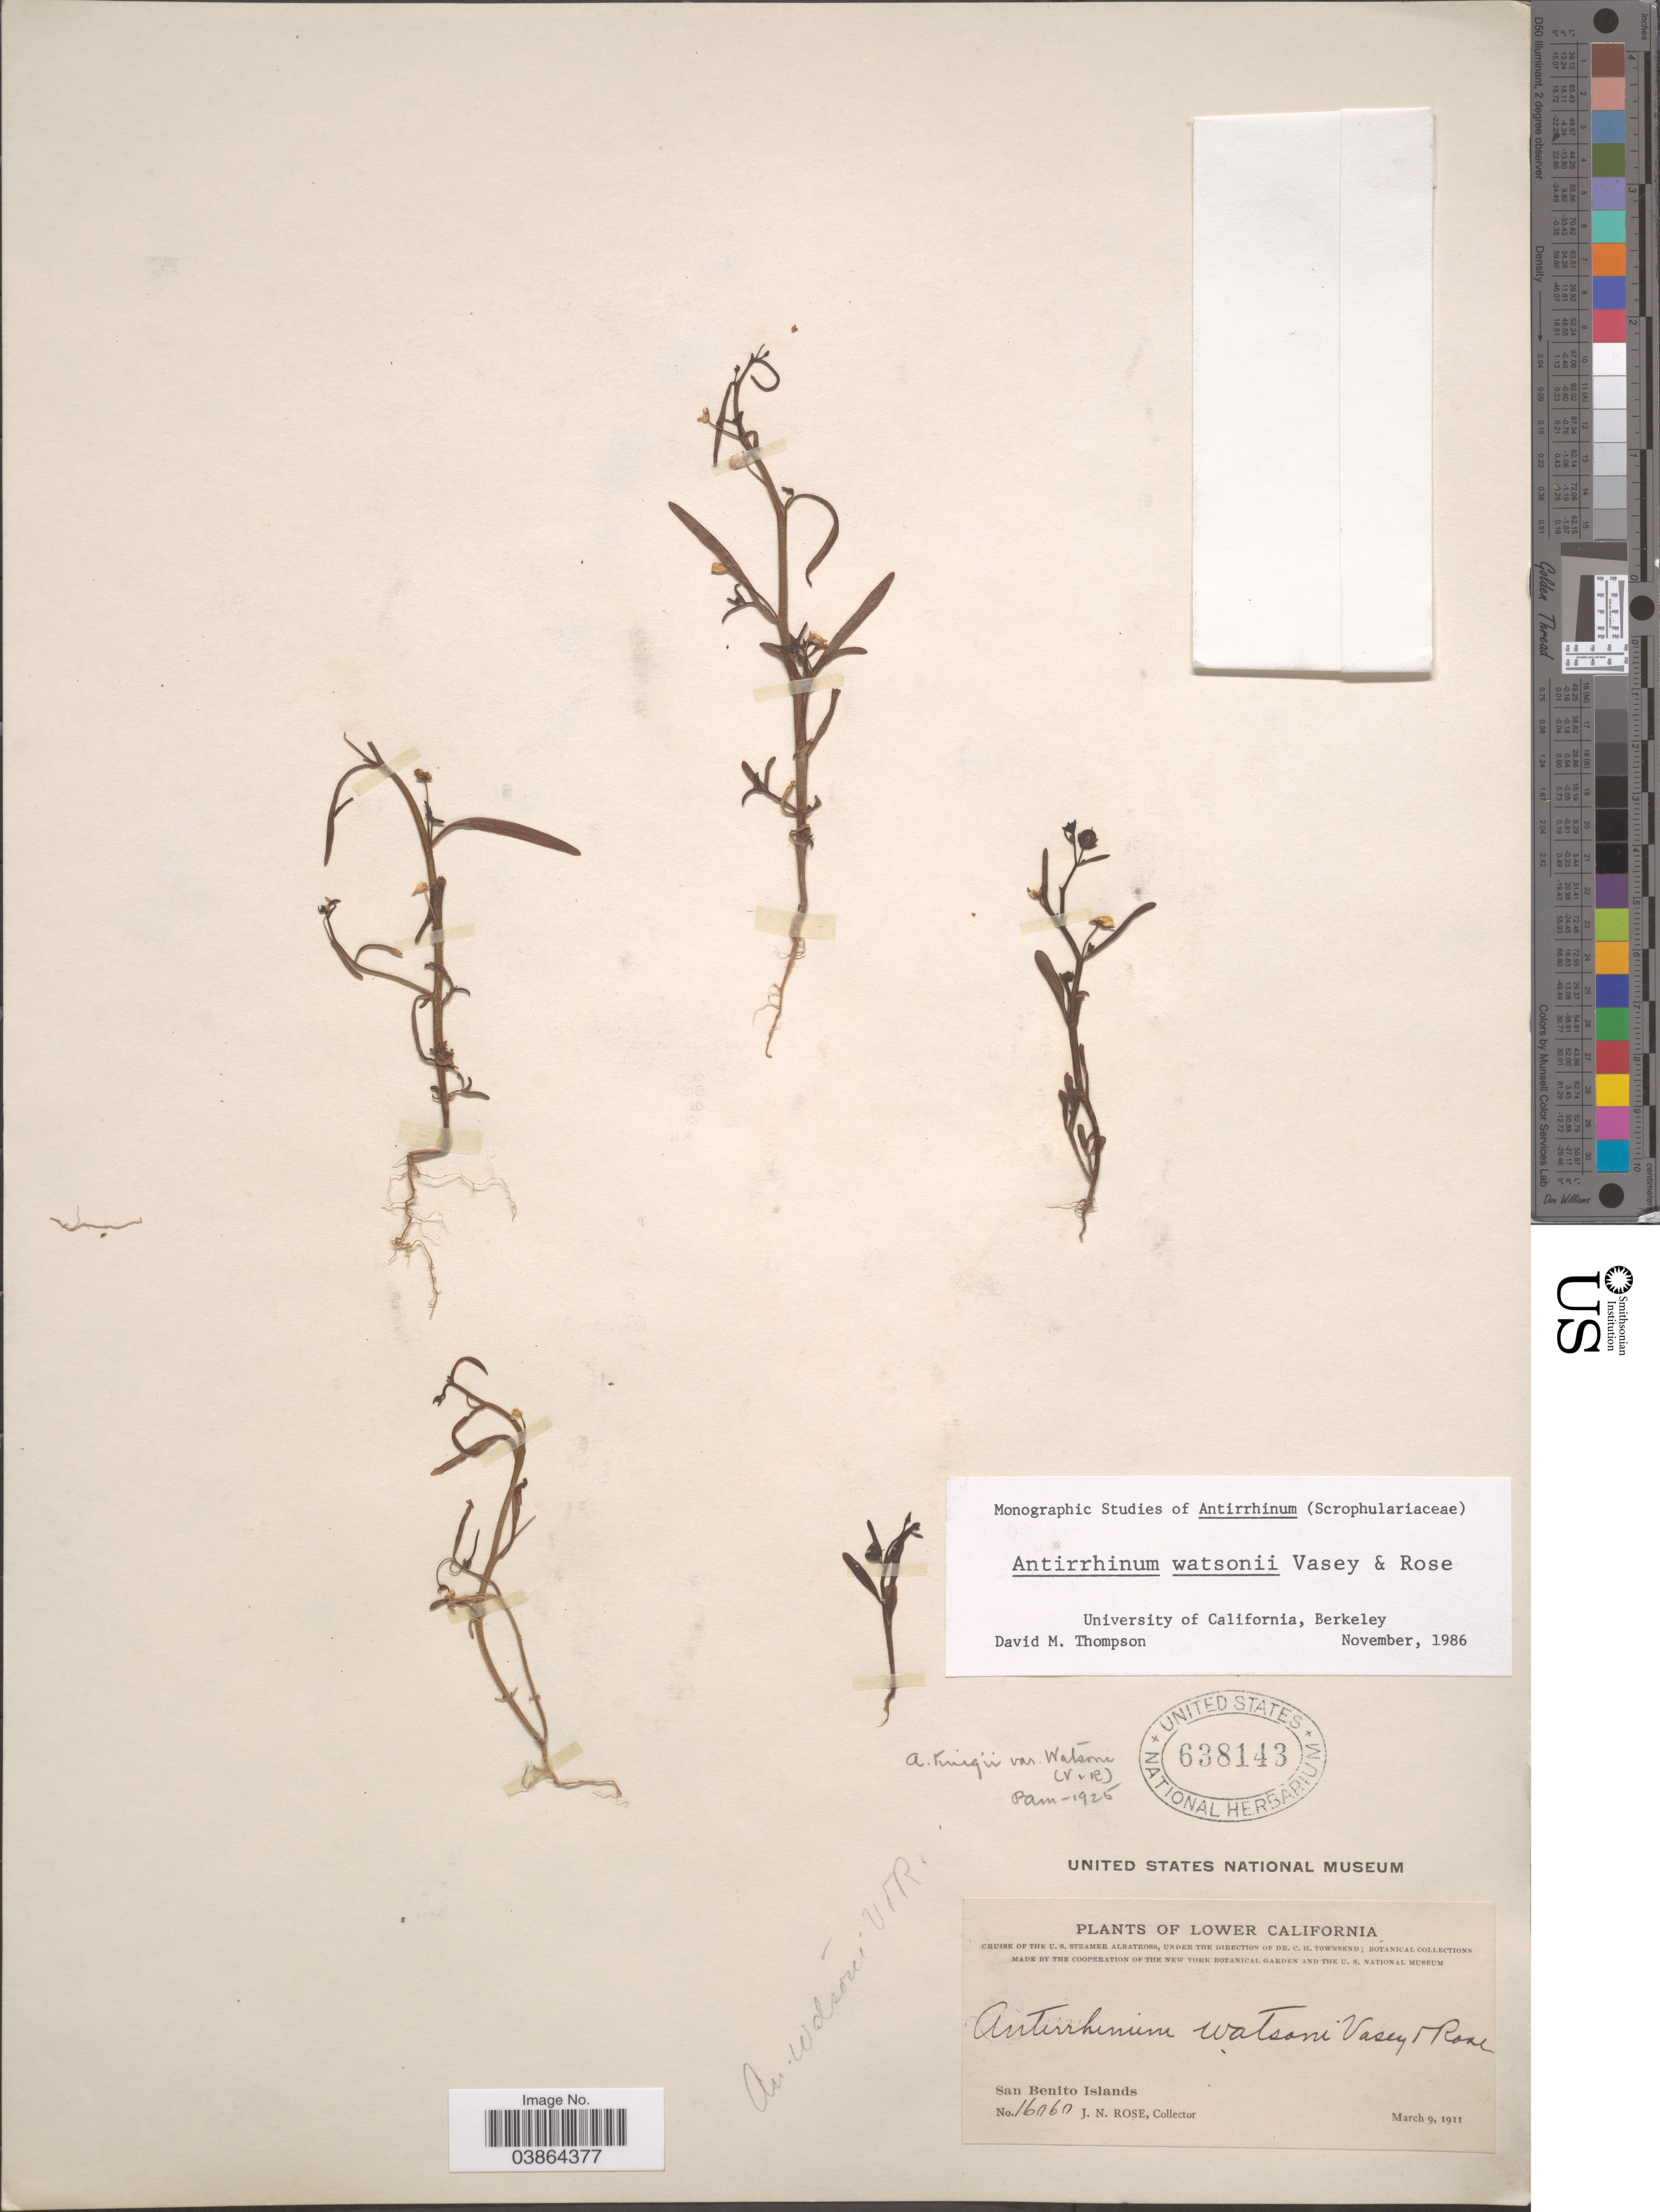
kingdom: Plantae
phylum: Tracheophyta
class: Magnoliopsida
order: Lamiales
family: Plantaginaceae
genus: Sairocarpus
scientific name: Sairocarpus watsonii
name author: (Vasey & Rose) D.A. Sutton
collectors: J. N. Rose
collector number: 16060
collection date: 1911-03-09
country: Mexico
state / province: Baja California Norte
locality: Lower California. San Benito Islands.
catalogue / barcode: US 638143